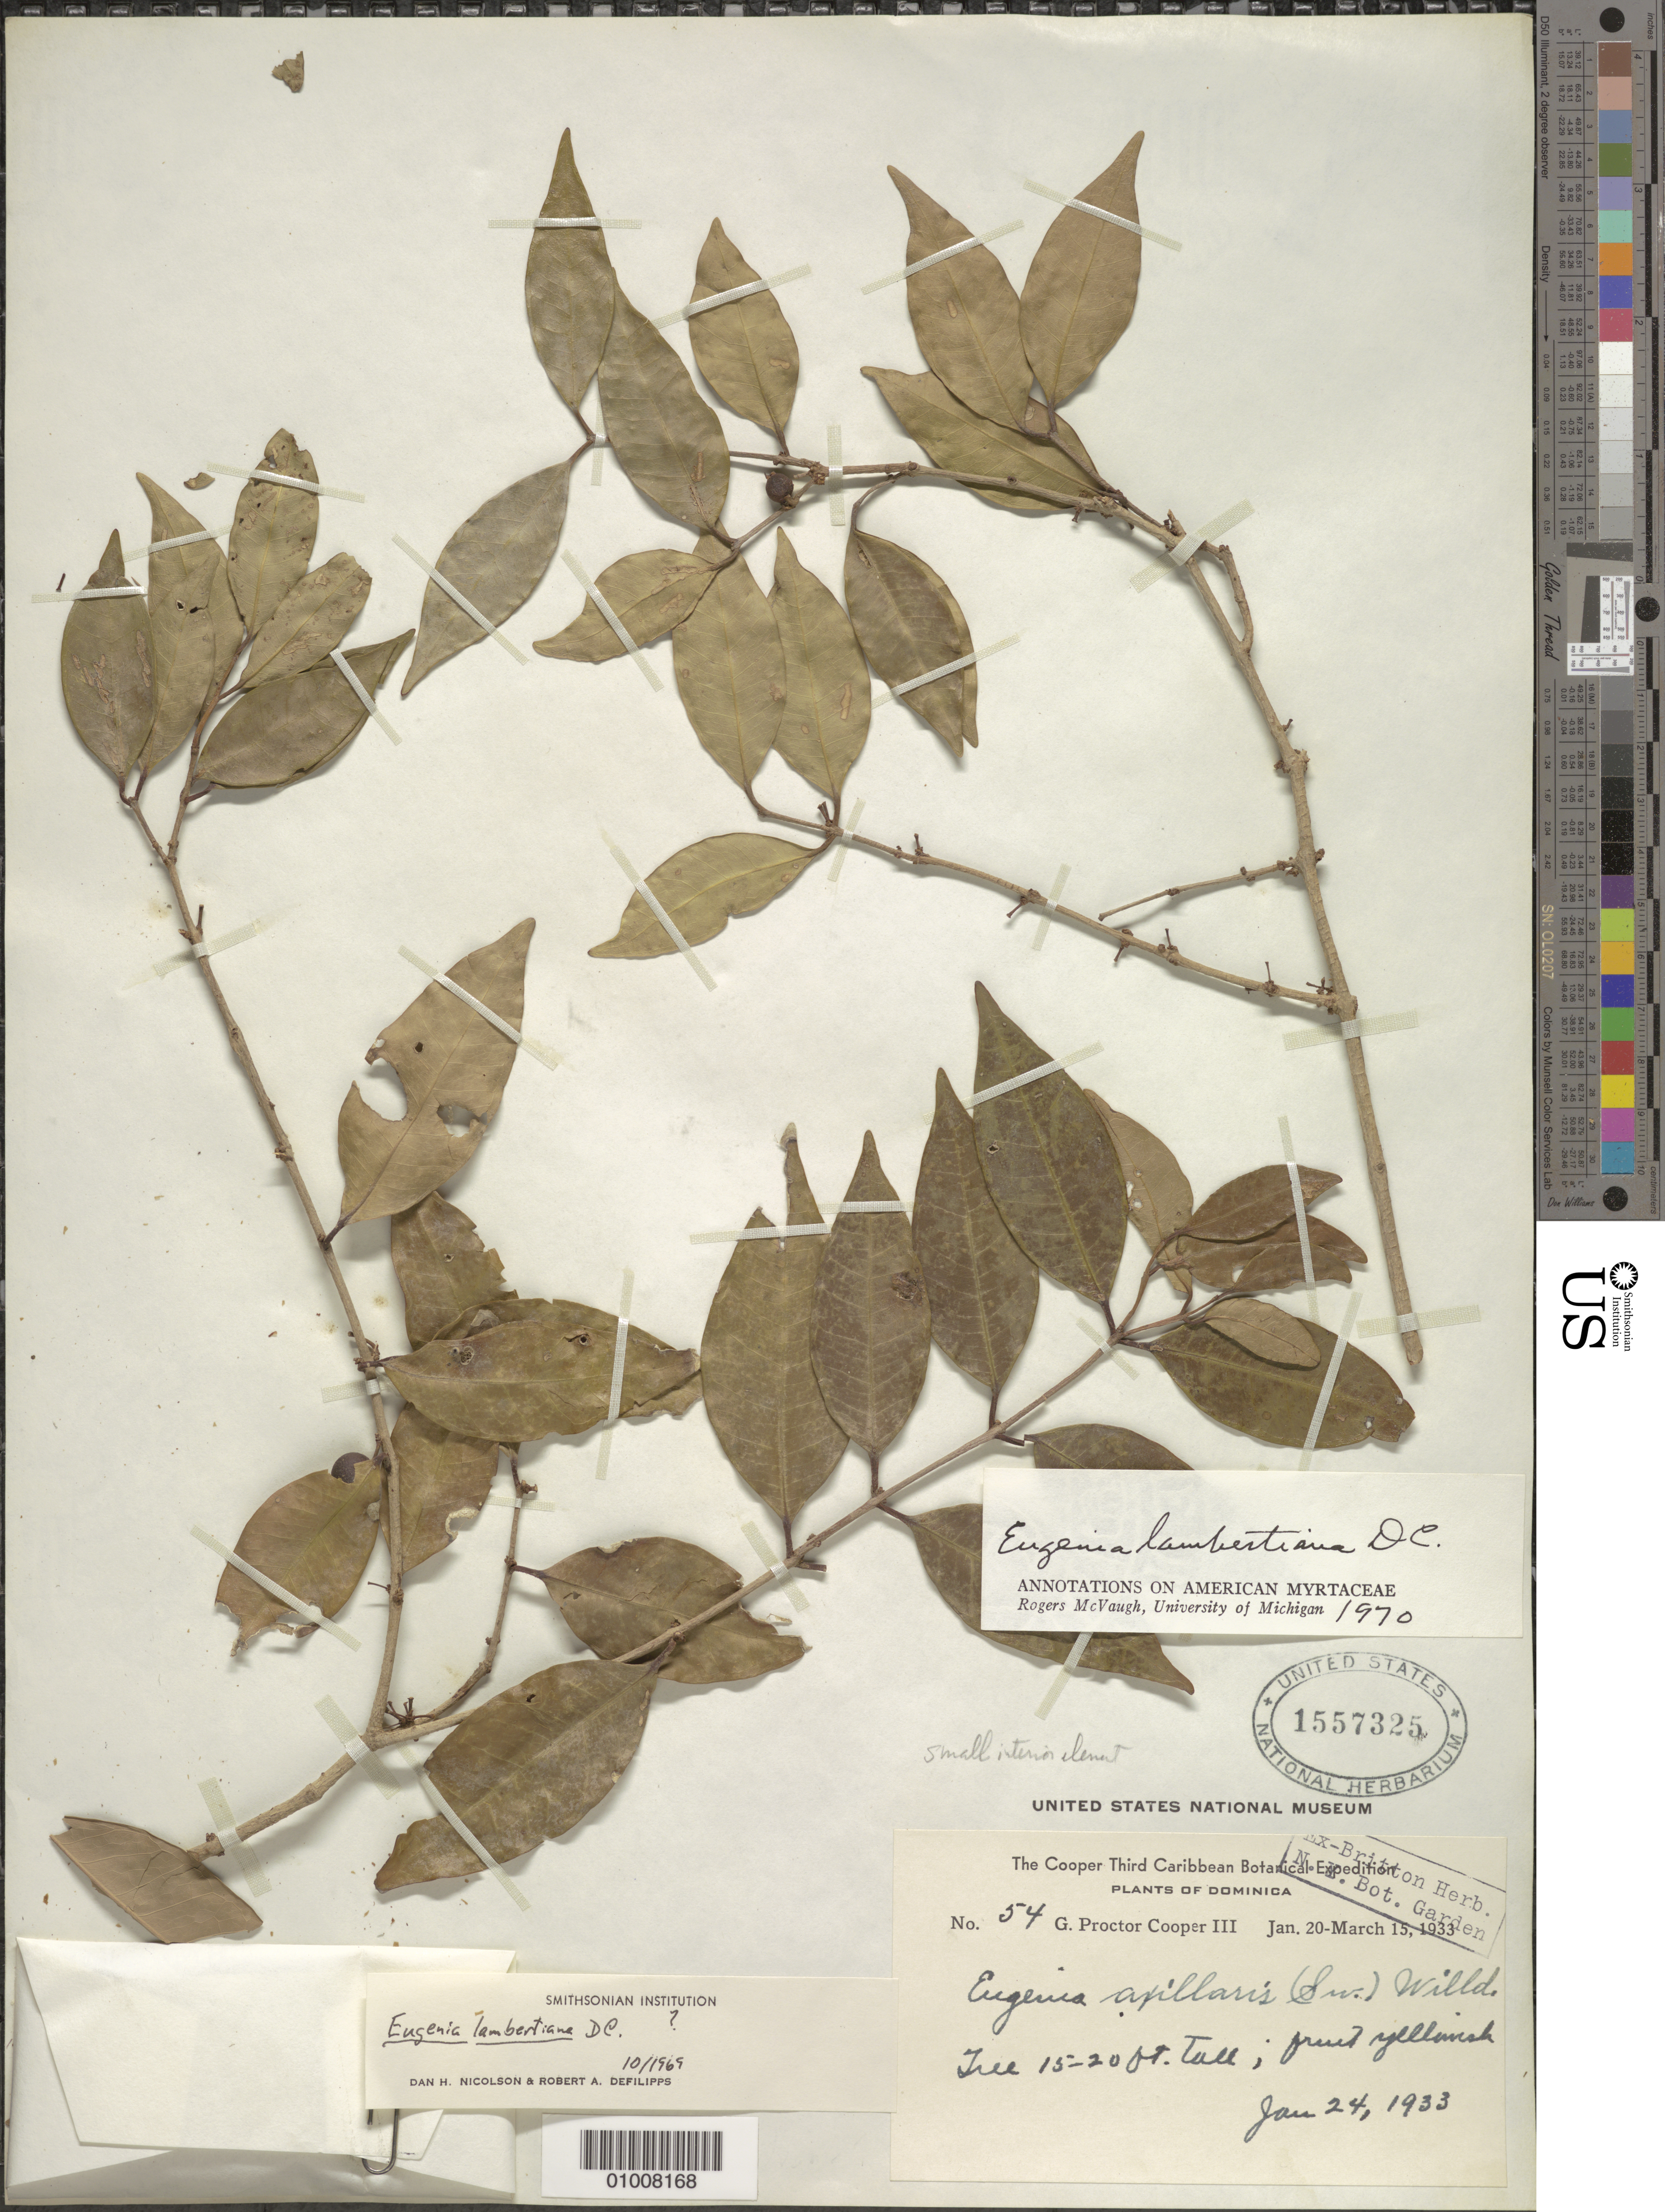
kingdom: Plantae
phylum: Tracheophyta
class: Magnoliopsida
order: Myrtales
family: Myrtaceae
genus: Eugenia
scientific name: Eugenia axillaris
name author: (Sw.) Willd.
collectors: G. Cooper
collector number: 54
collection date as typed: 24 Jan 1933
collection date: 1933-01-24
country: Dominica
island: Dominica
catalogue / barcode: US 1557325